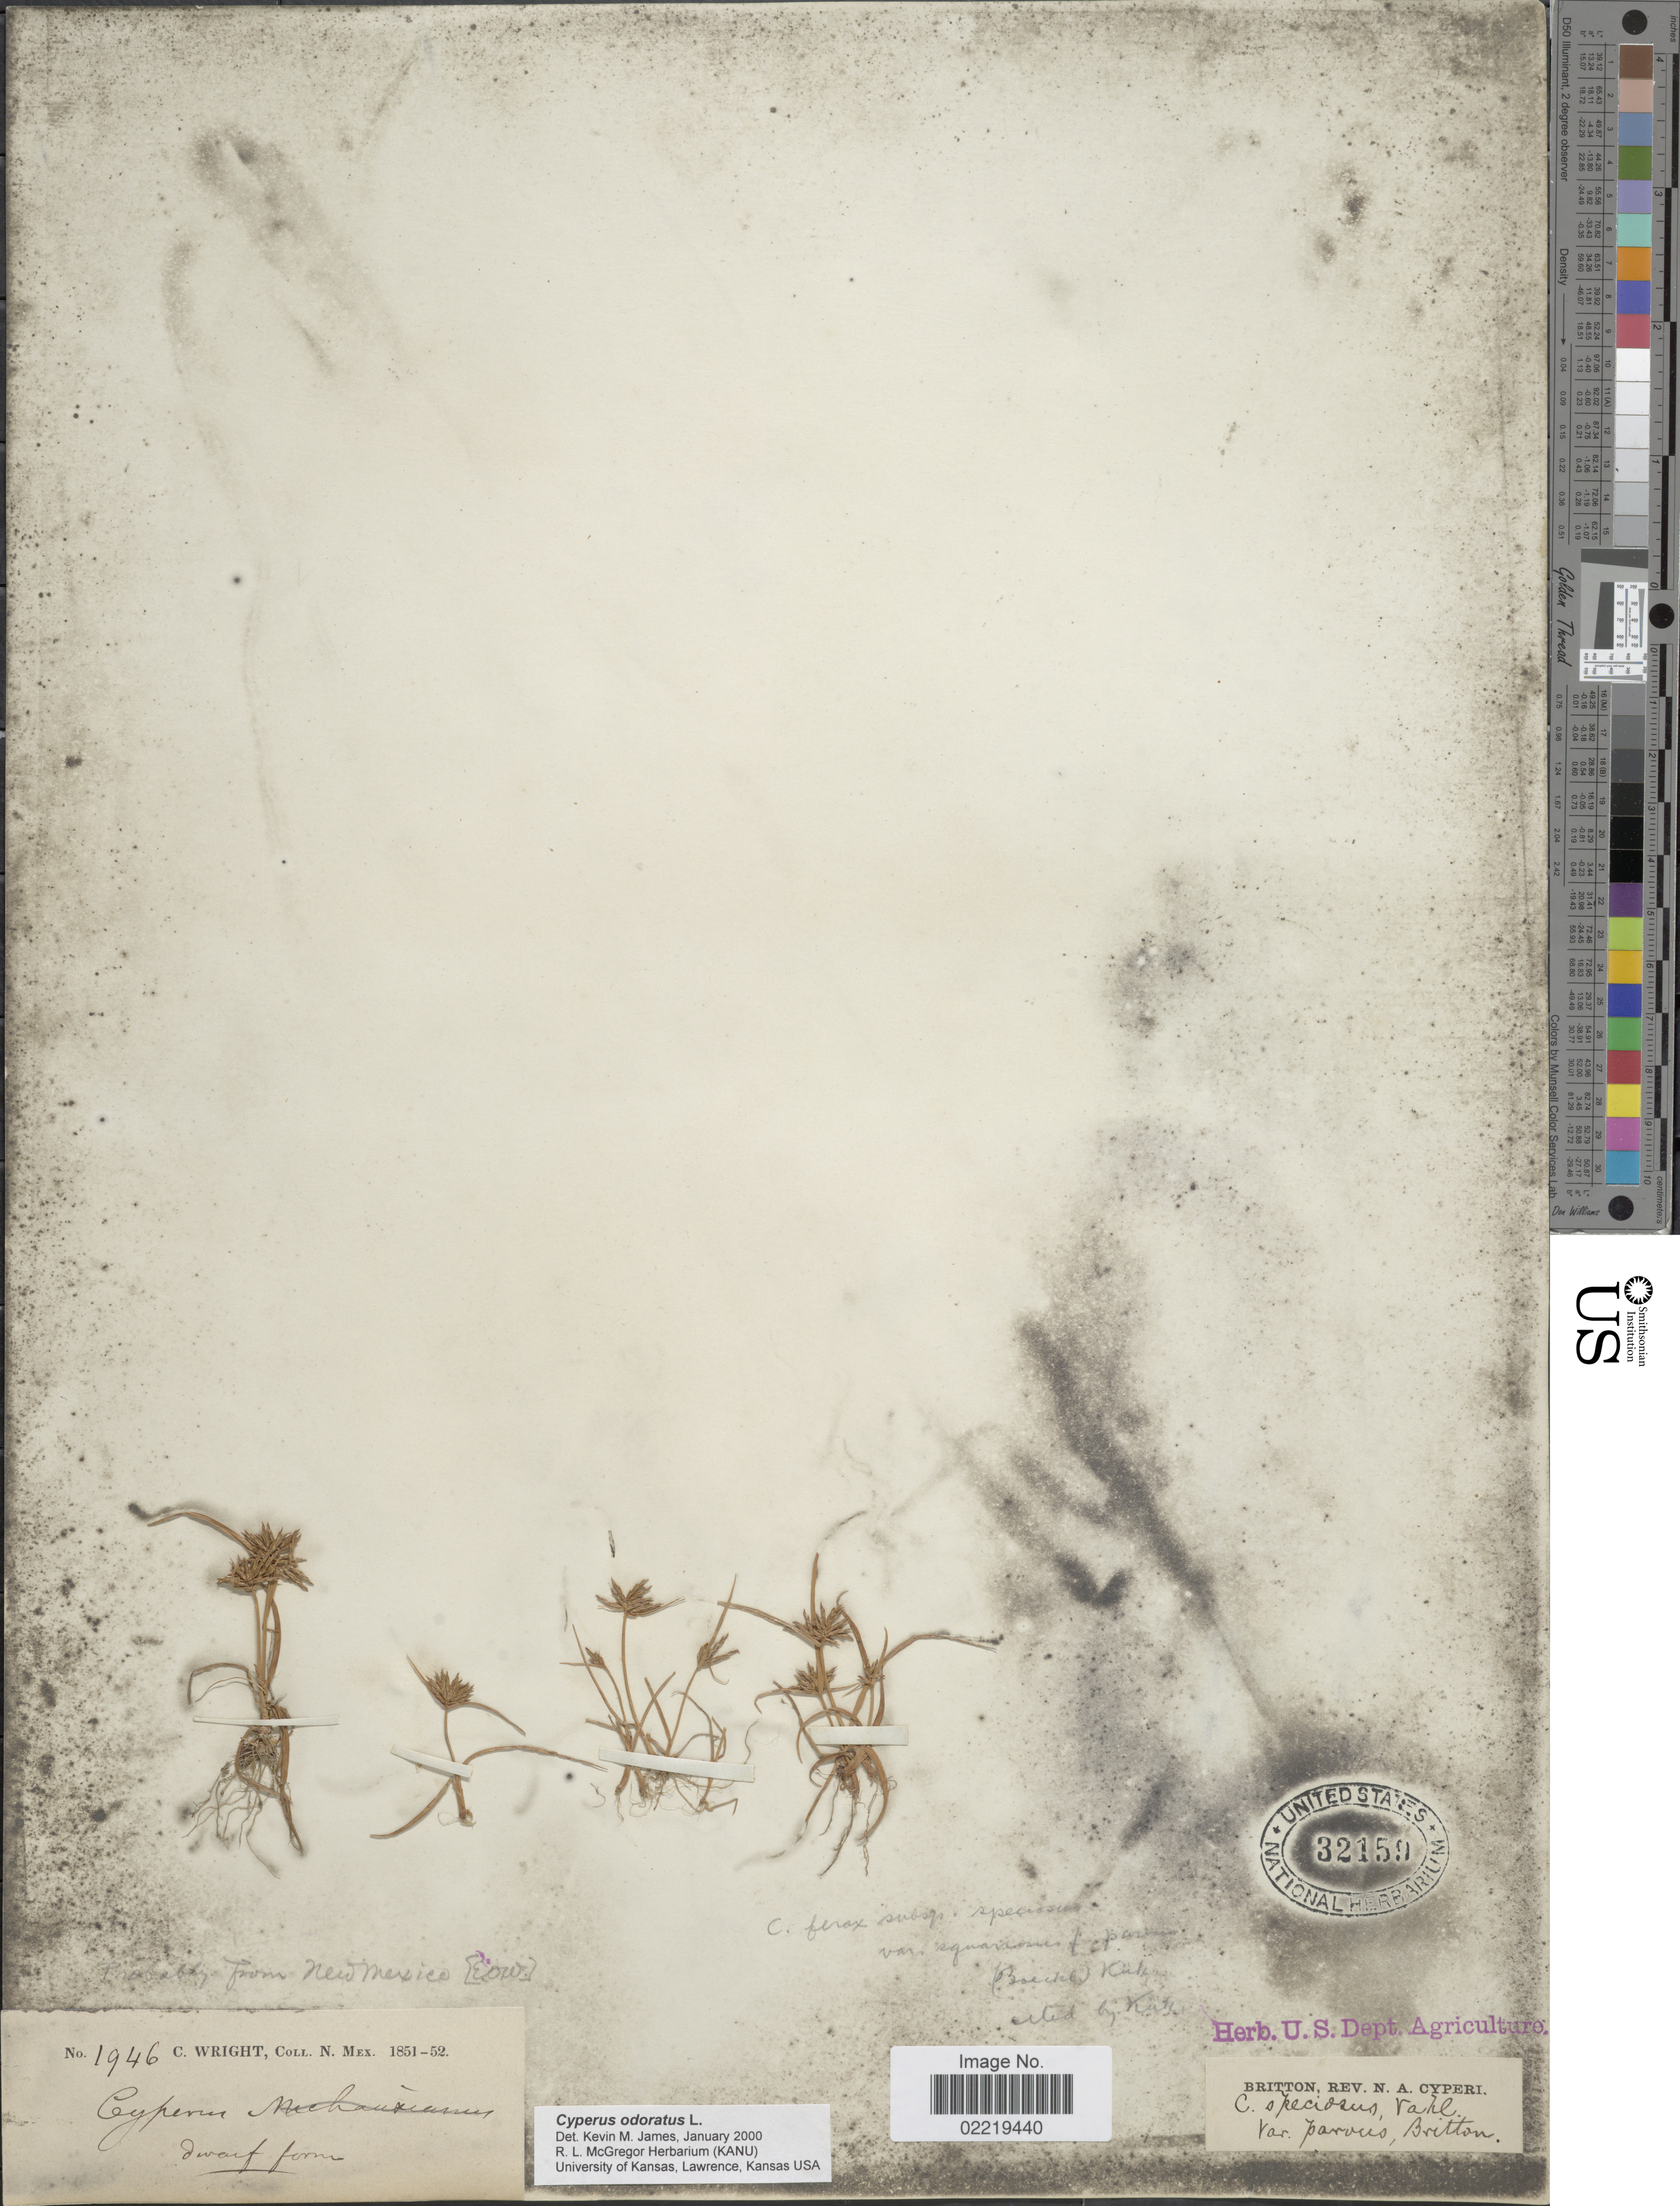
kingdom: Plantae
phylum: Tracheophyta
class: Liliopsida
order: Poales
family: Cyperaceae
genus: Cyperus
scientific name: Cyperus odoratus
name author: L.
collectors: C. Wright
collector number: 1946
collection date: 1851/1852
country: United States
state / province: New Mexico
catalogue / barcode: US 32159